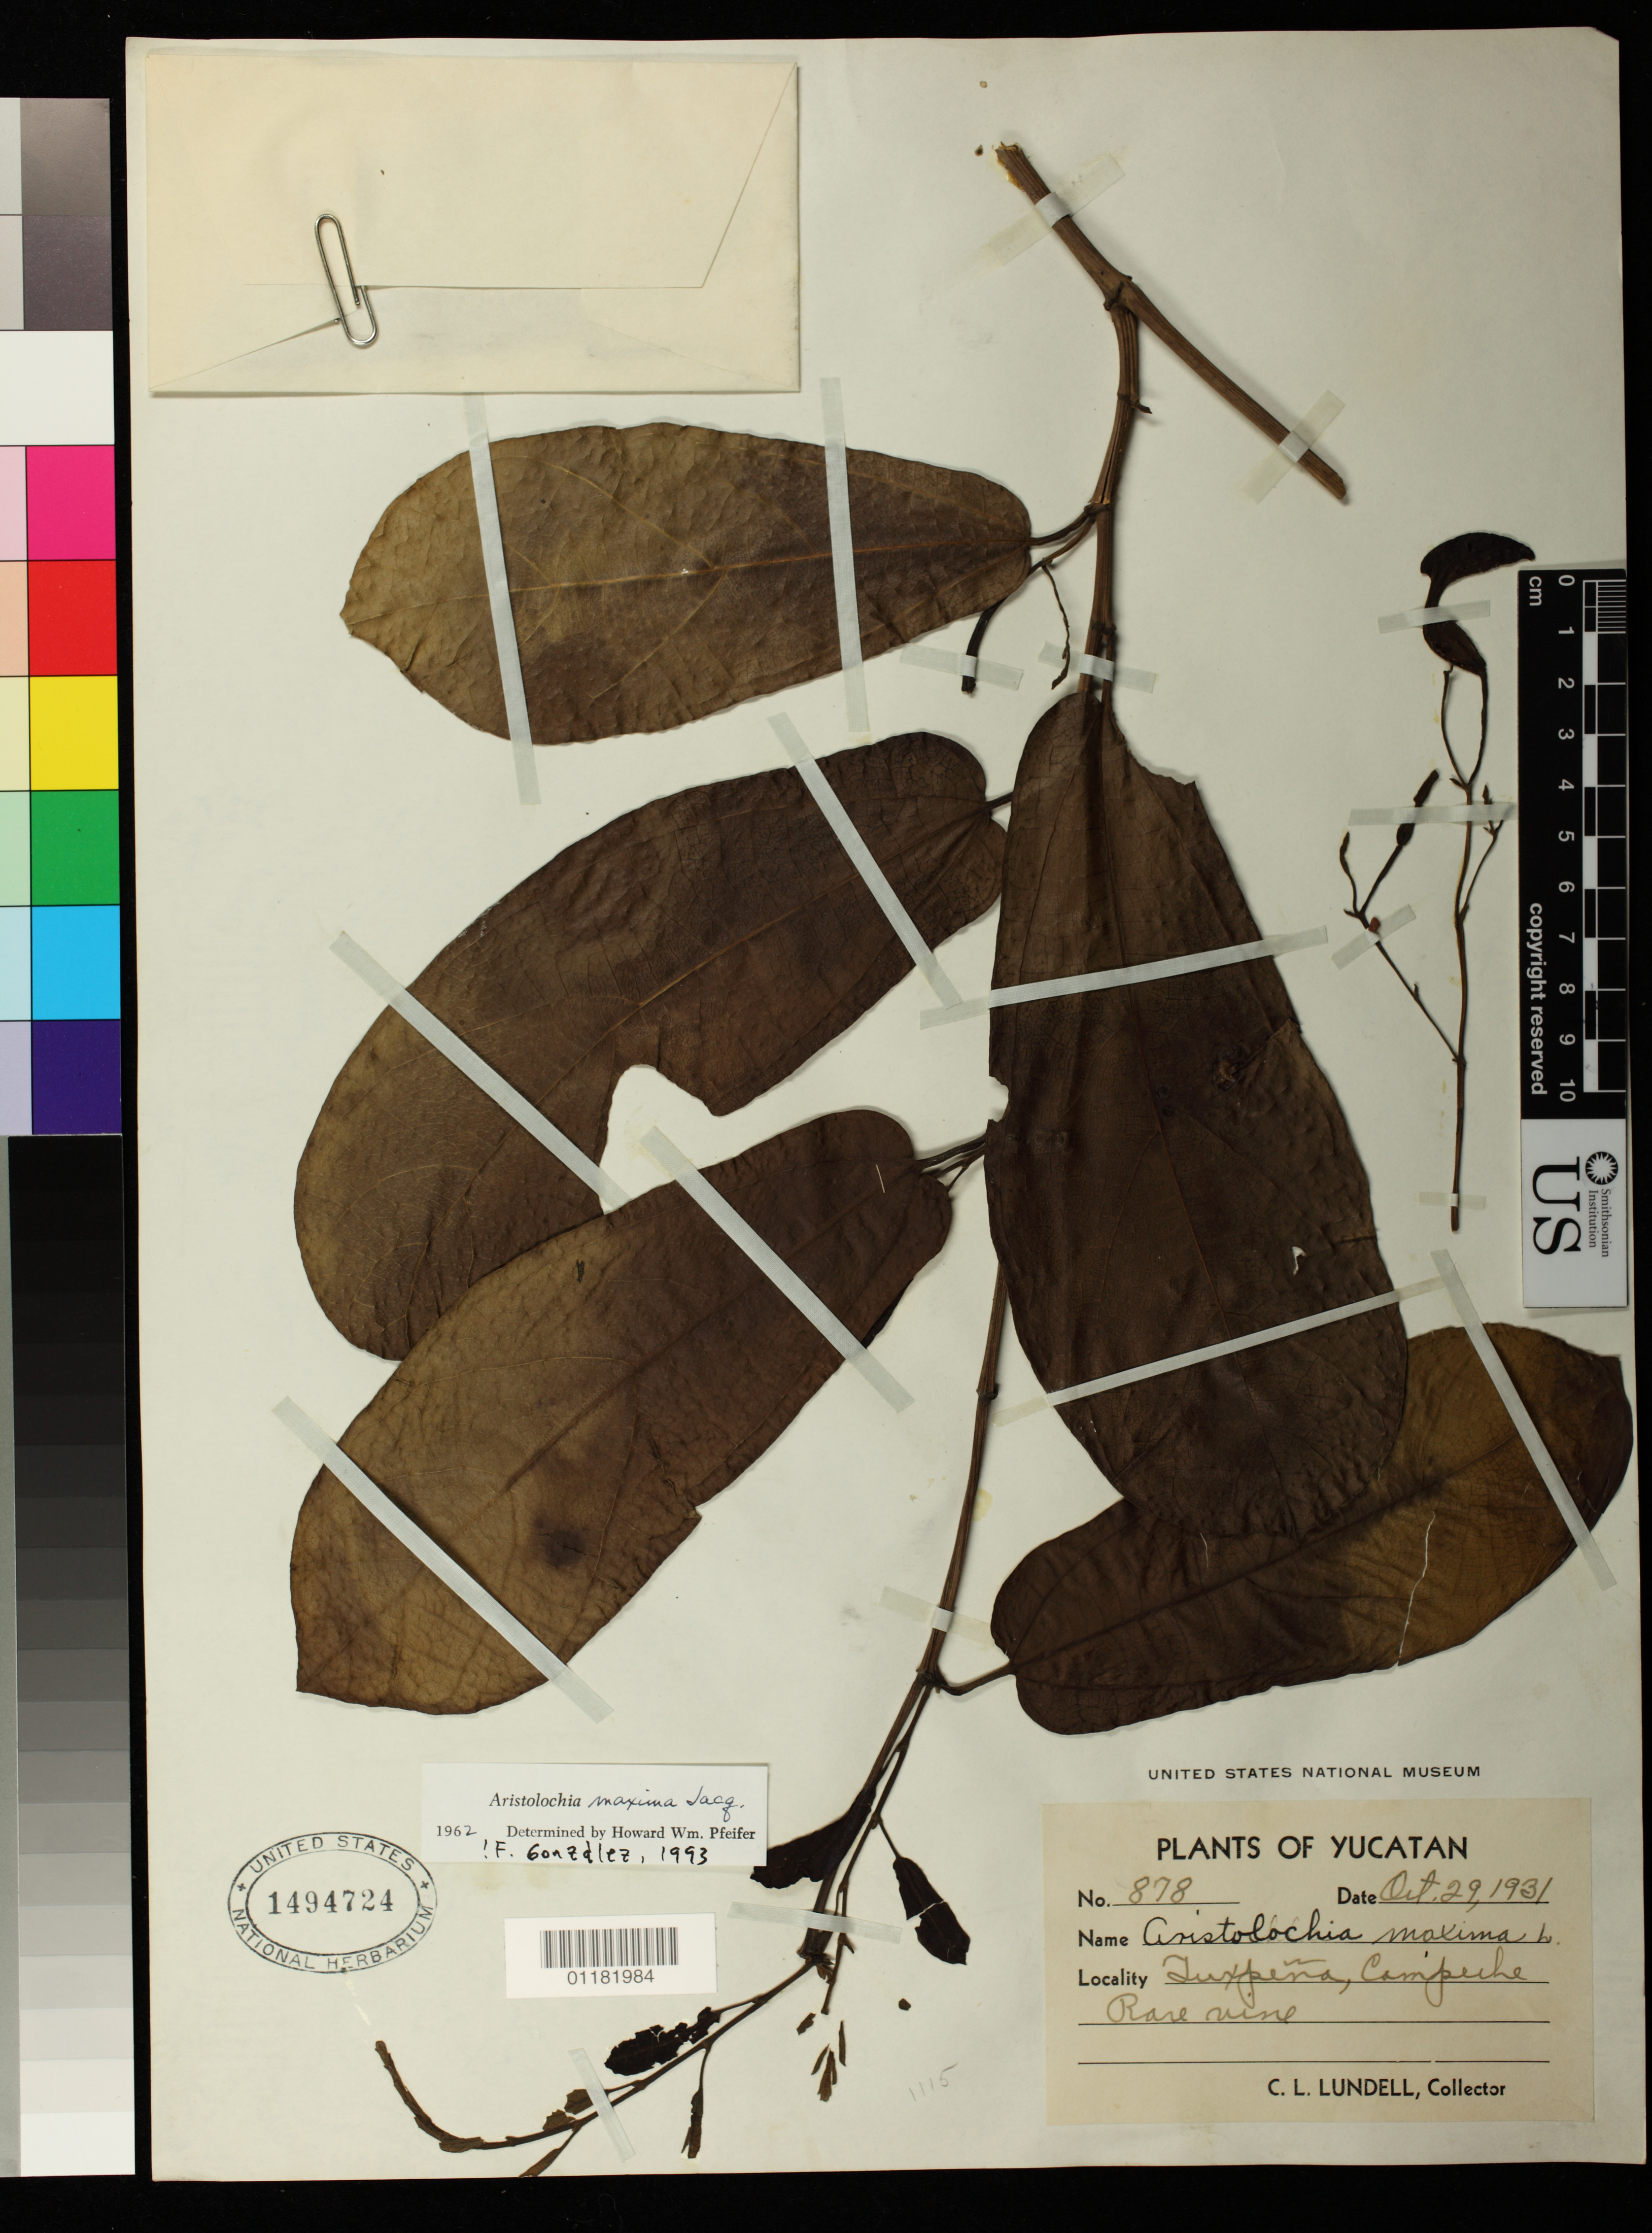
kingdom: Plantae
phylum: Tracheophyta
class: Magnoliopsida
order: Piperales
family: Aristolochiaceae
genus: Aristolochia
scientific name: Aristolochia maxima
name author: Jacq.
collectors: C. L. Lundell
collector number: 878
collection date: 1931-10-29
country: Mexico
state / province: Campeche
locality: Tuxpeña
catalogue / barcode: US 1494724